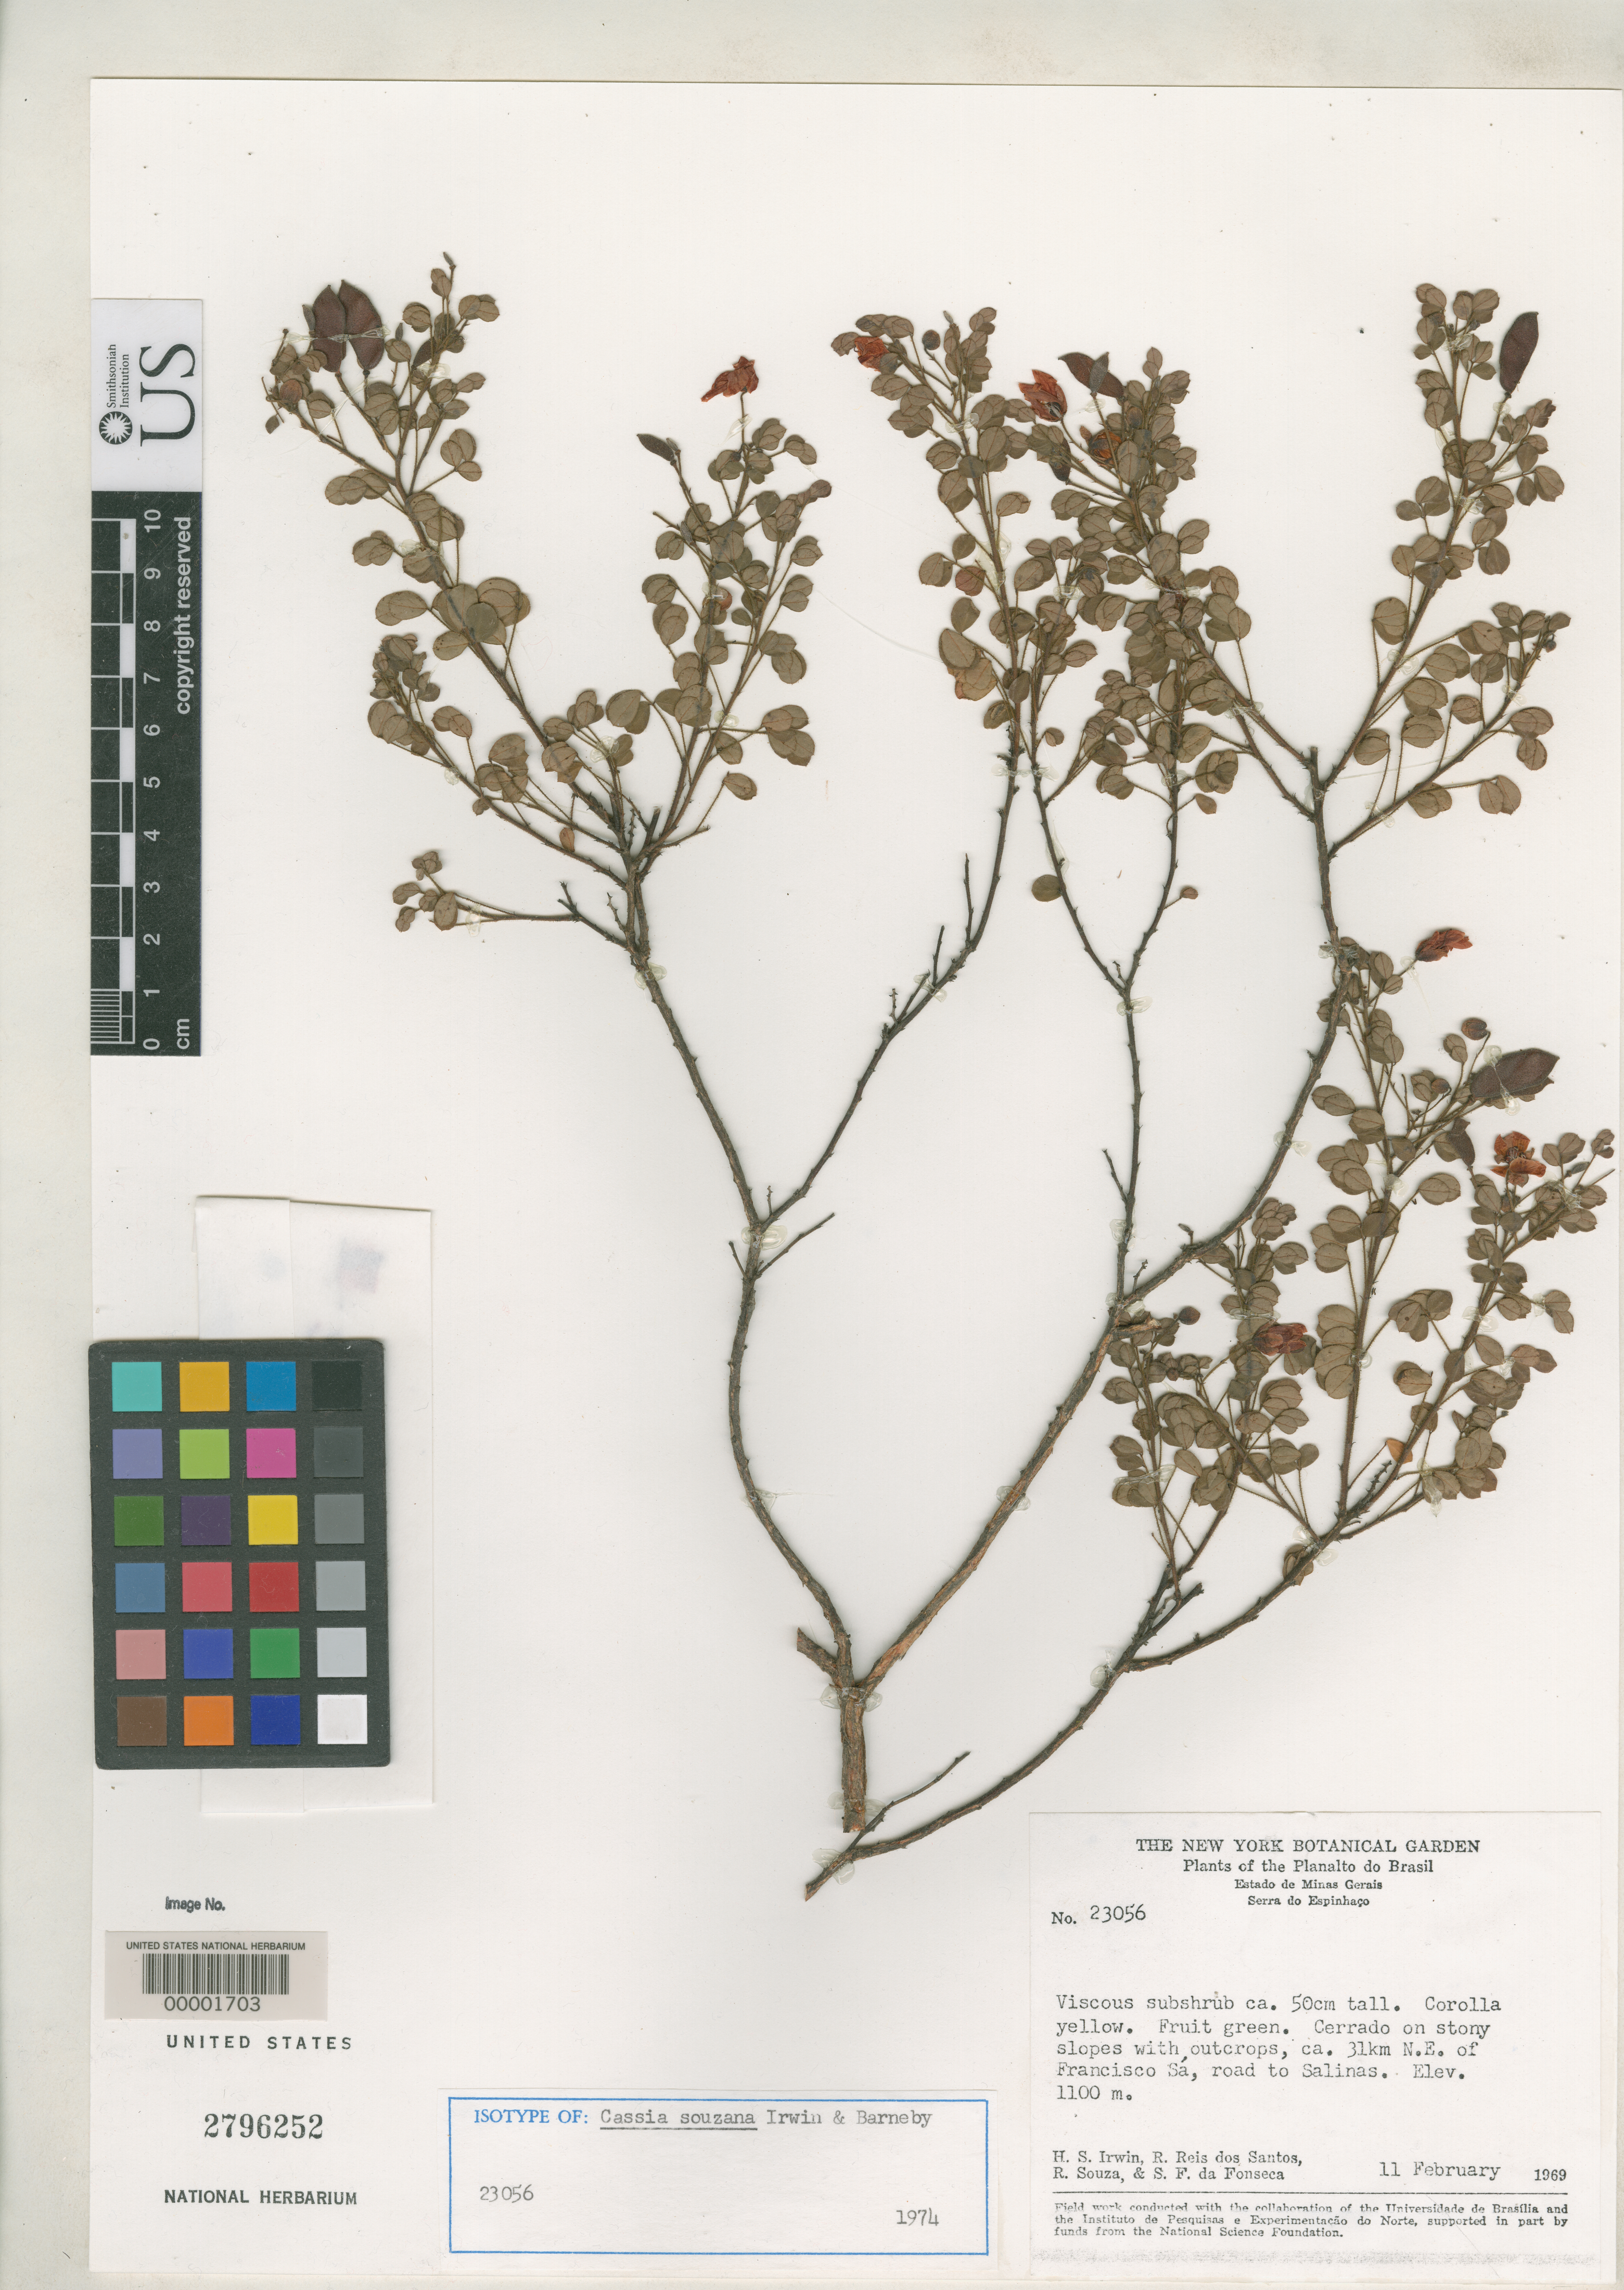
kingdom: Plantae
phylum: Tracheophyta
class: Magnoliopsida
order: Fabales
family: Fabaceae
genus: Cassia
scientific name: Cassia souzana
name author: H.S. Irwin & Barneby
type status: Isotype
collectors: H. Irwin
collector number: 23056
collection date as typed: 11 Feb 1969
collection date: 1969-02-11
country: Brazil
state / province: Minas Gerais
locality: Sa do Espinhaco, NE of Francisco Sa.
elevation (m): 1100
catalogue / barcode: US 2796252